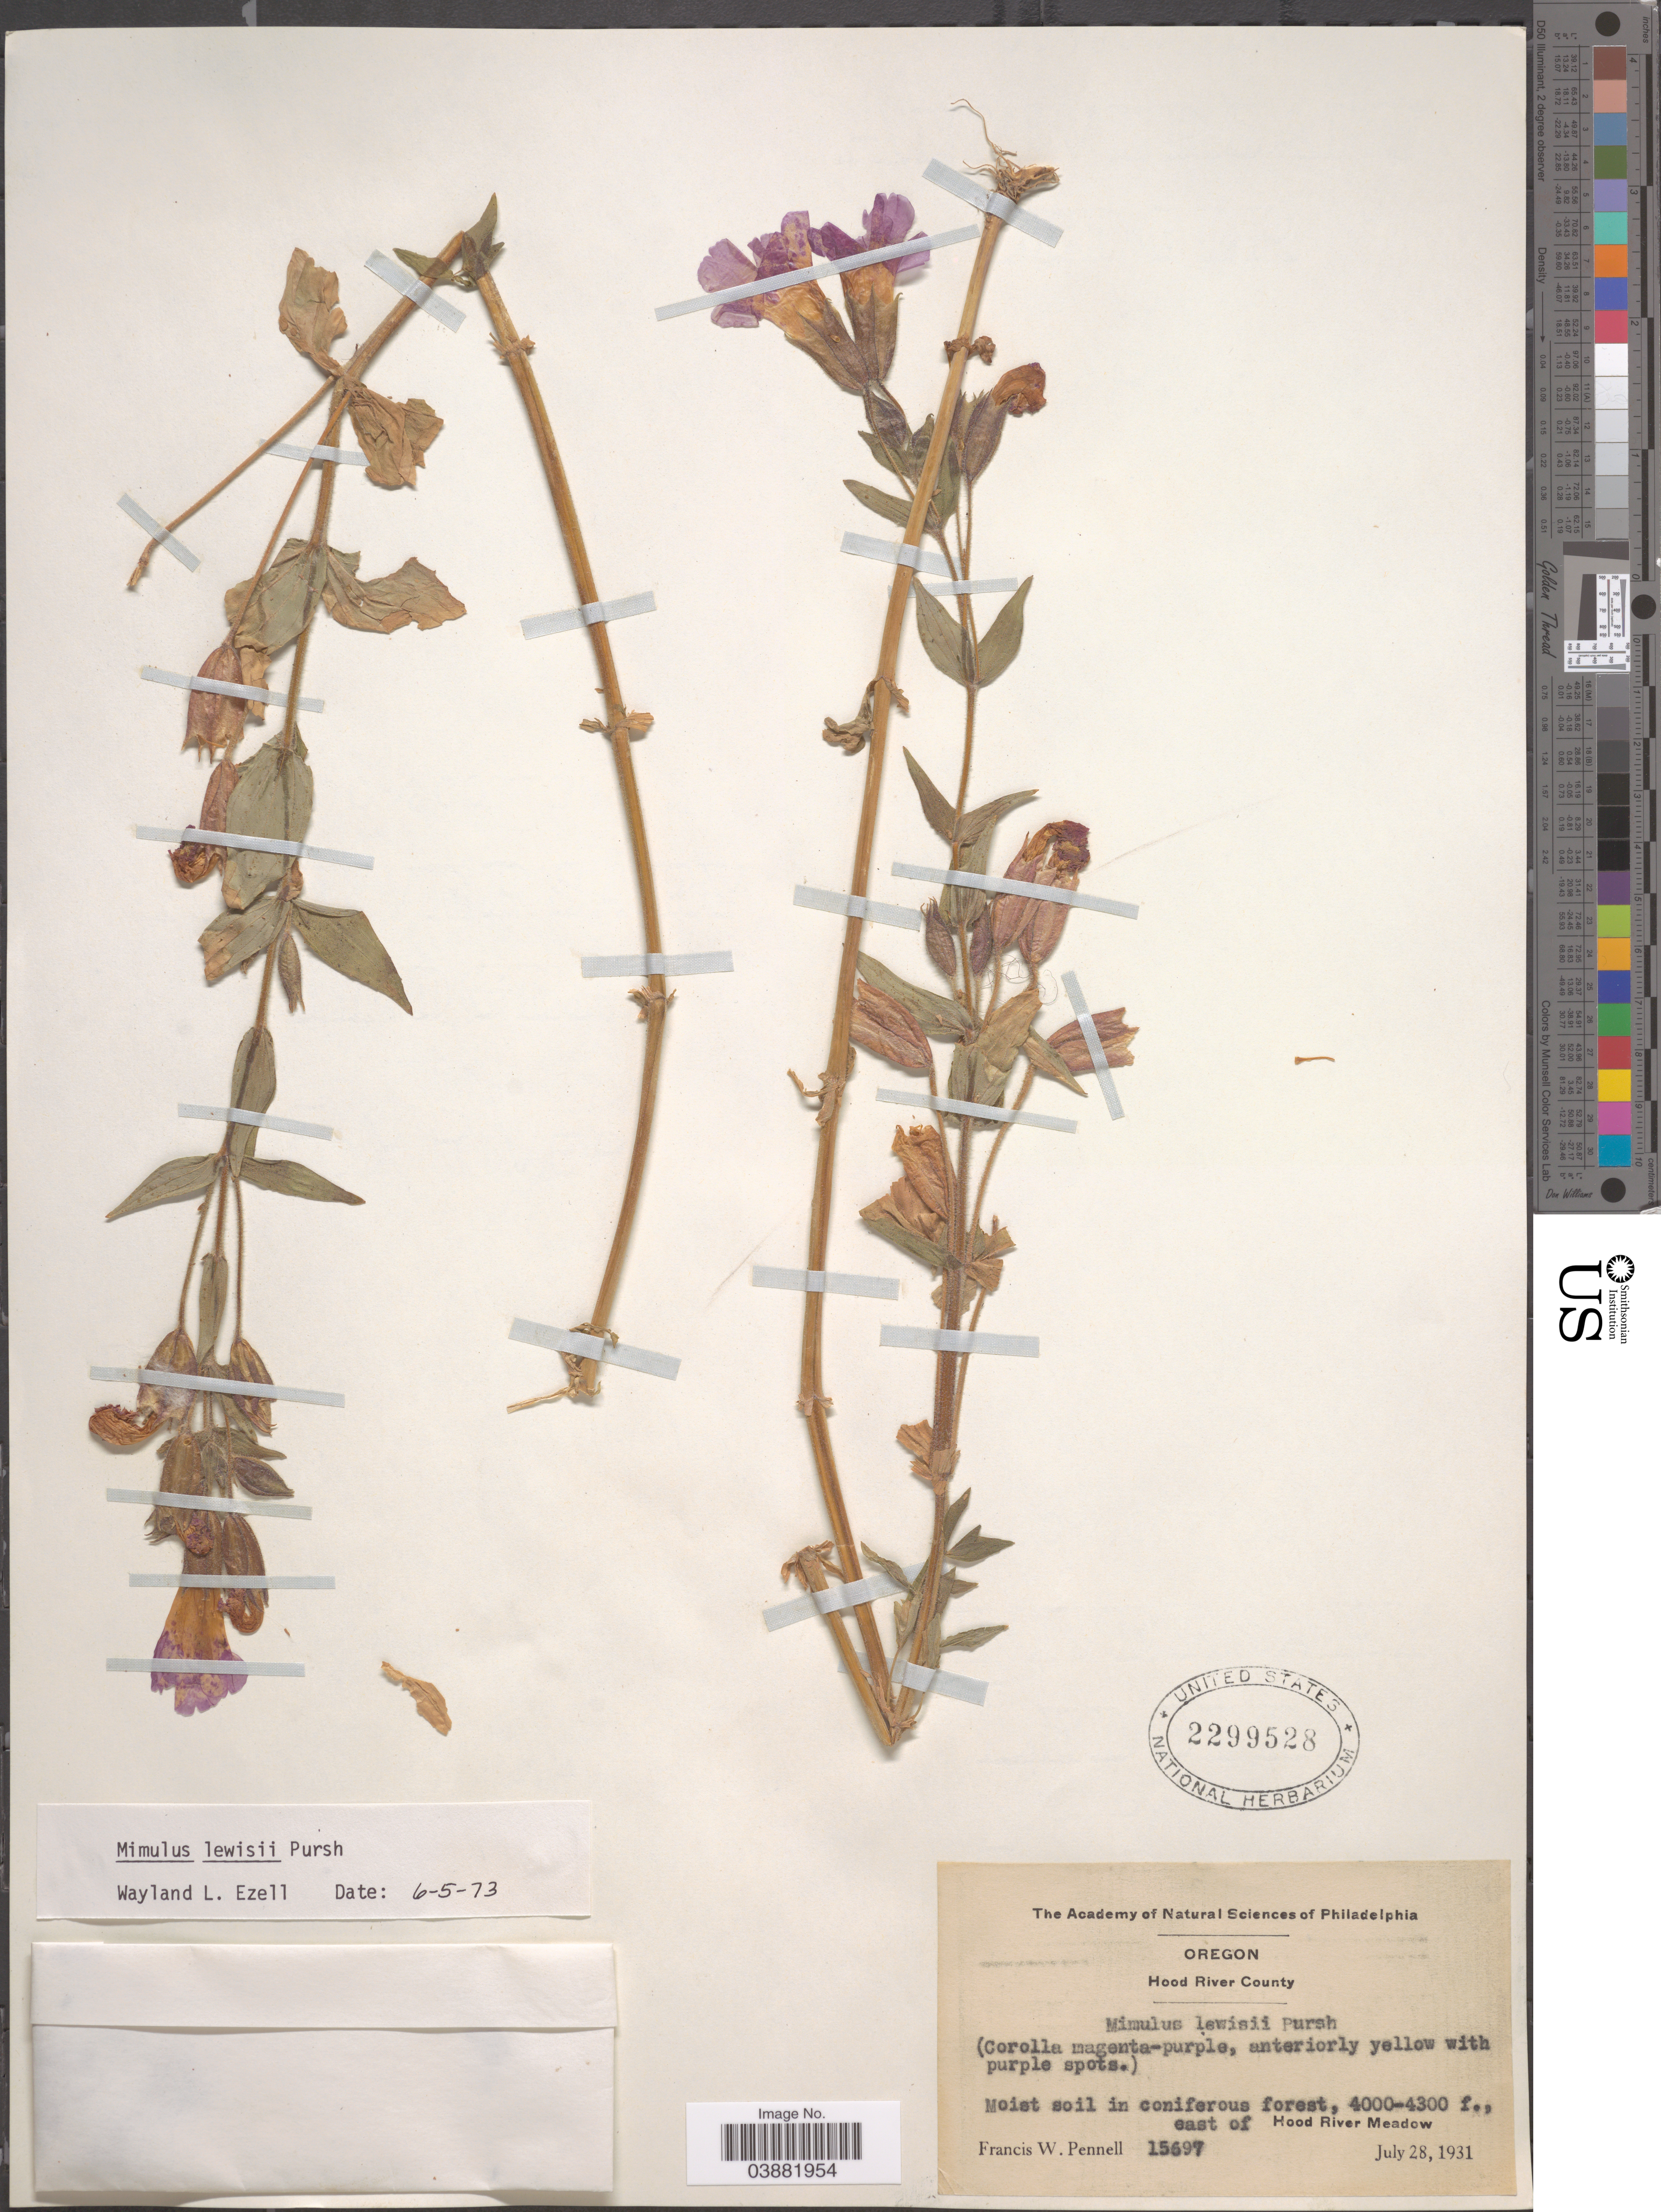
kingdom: Plantae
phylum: Tracheophyta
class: Magnoliopsida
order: Lamiales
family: Phrymaceae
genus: Mimulus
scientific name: Mimulus lewisii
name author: Pursh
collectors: F. W. Pennell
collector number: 15697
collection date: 1931-07-28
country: United States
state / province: Oregon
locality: Hood River County. East of Hood River Meadow.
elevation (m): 1219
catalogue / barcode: US 2299528